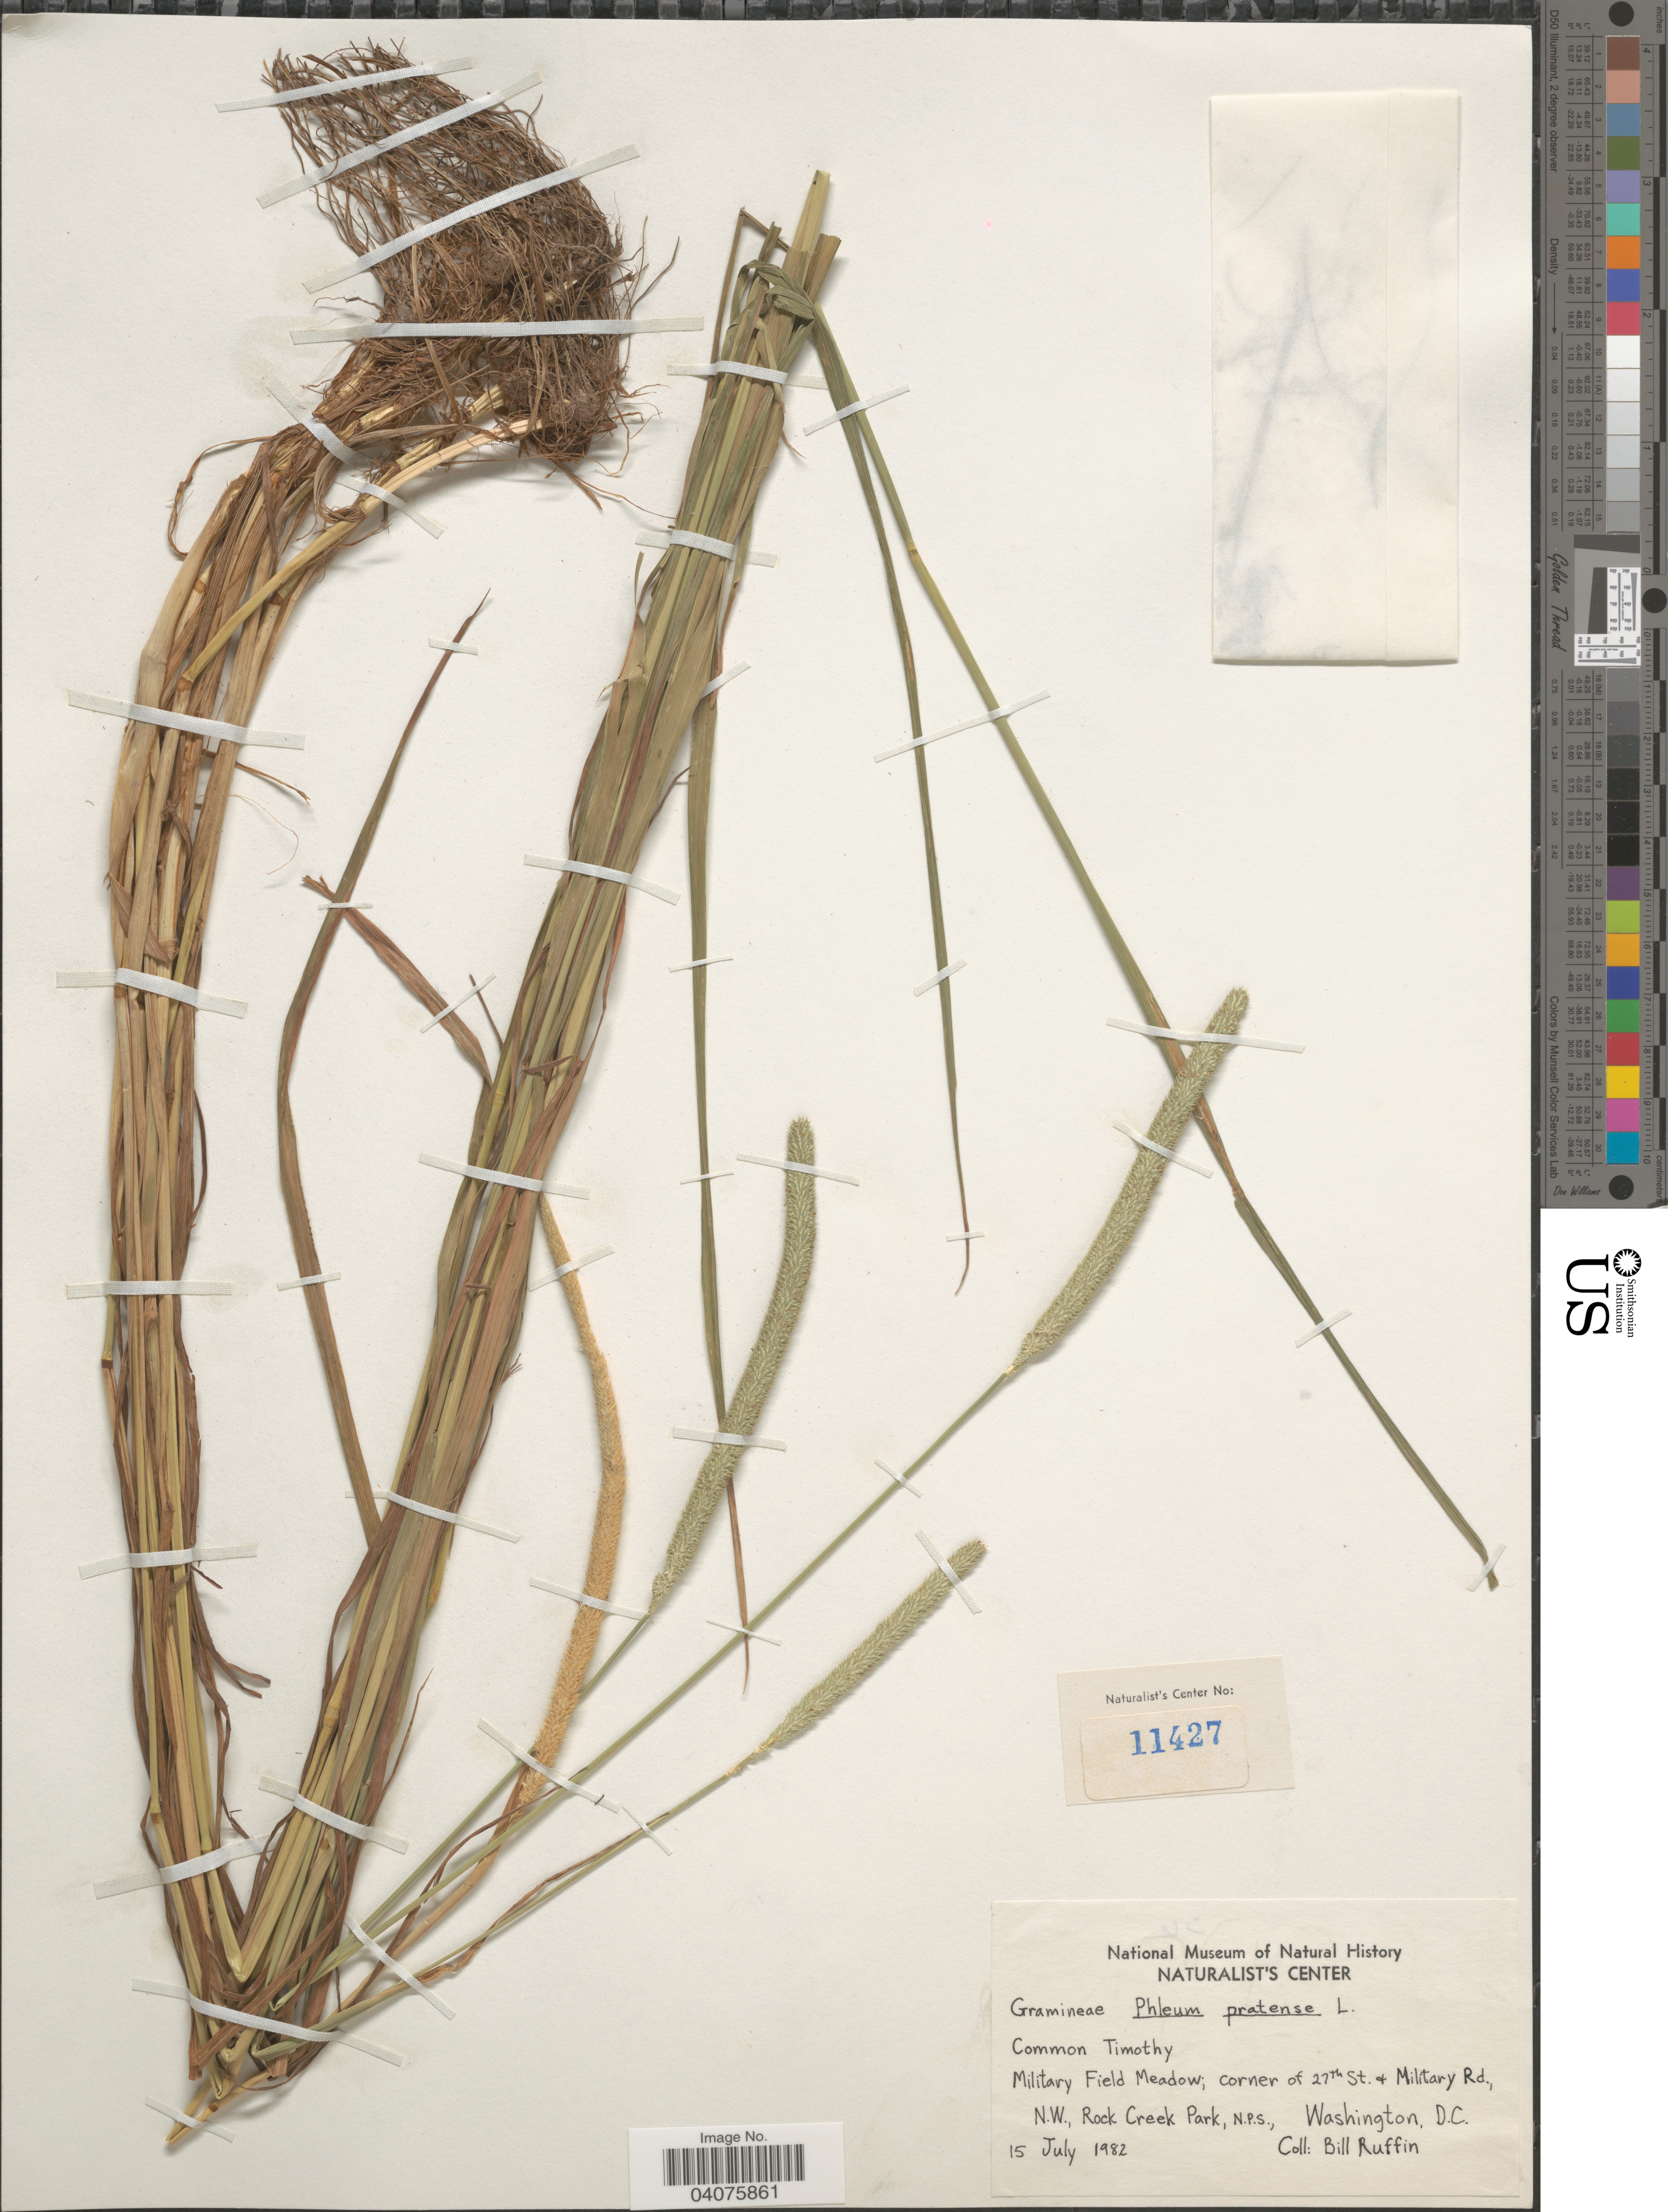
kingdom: Plantae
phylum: Tracheophyta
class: Liliopsida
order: Poales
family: Poaceae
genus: Phleum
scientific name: Phleum pratense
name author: L.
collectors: B. Ruffin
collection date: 1982-07-15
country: United States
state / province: District of Columbia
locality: Timothy Military Field Meadow; corner of 27th St. & Military Rd., N.W. Rock Creek Park, n.p.s., Washington.